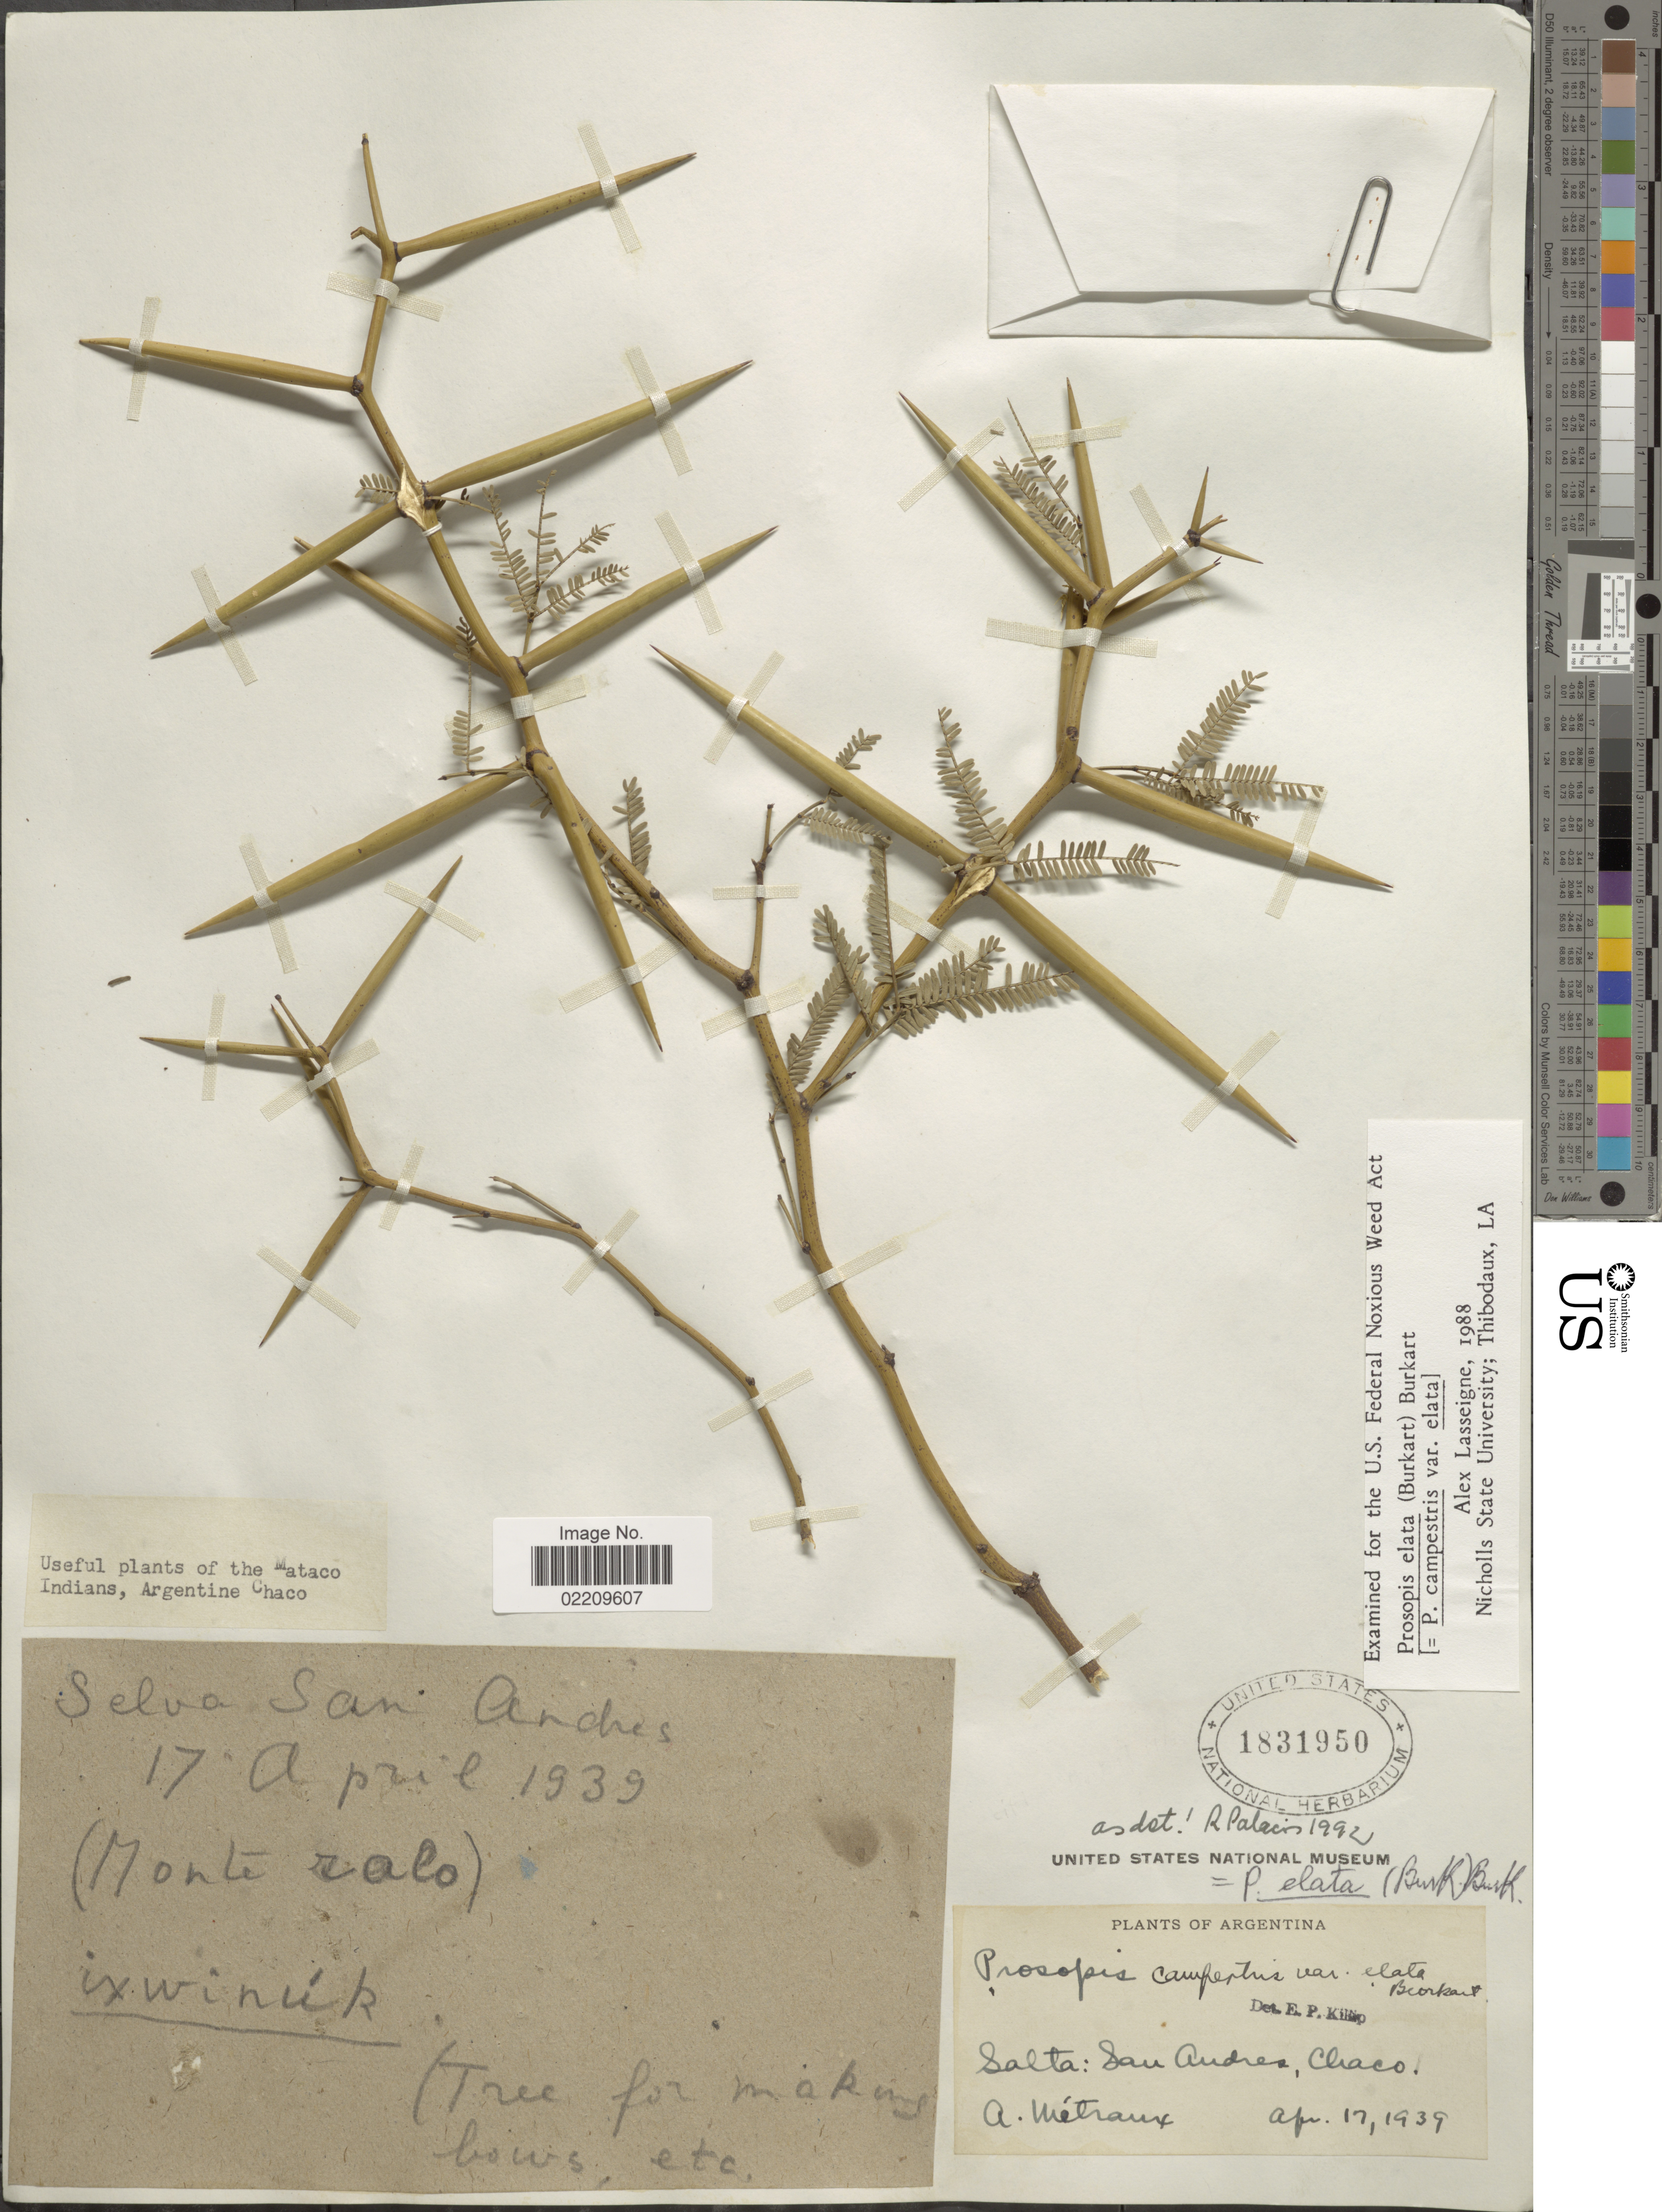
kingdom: Plantae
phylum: Tracheophyta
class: Magnoliopsida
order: Fabales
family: Fabaceae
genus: Neltuma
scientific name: Neltuma elata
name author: (Burkart) C. E. Hughes & G.P. Lewis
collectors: A. Metraux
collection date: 1939-04-17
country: Argentina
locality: Salta: San Andres, Chaco. (Monte ralo)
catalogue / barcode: US 1831950